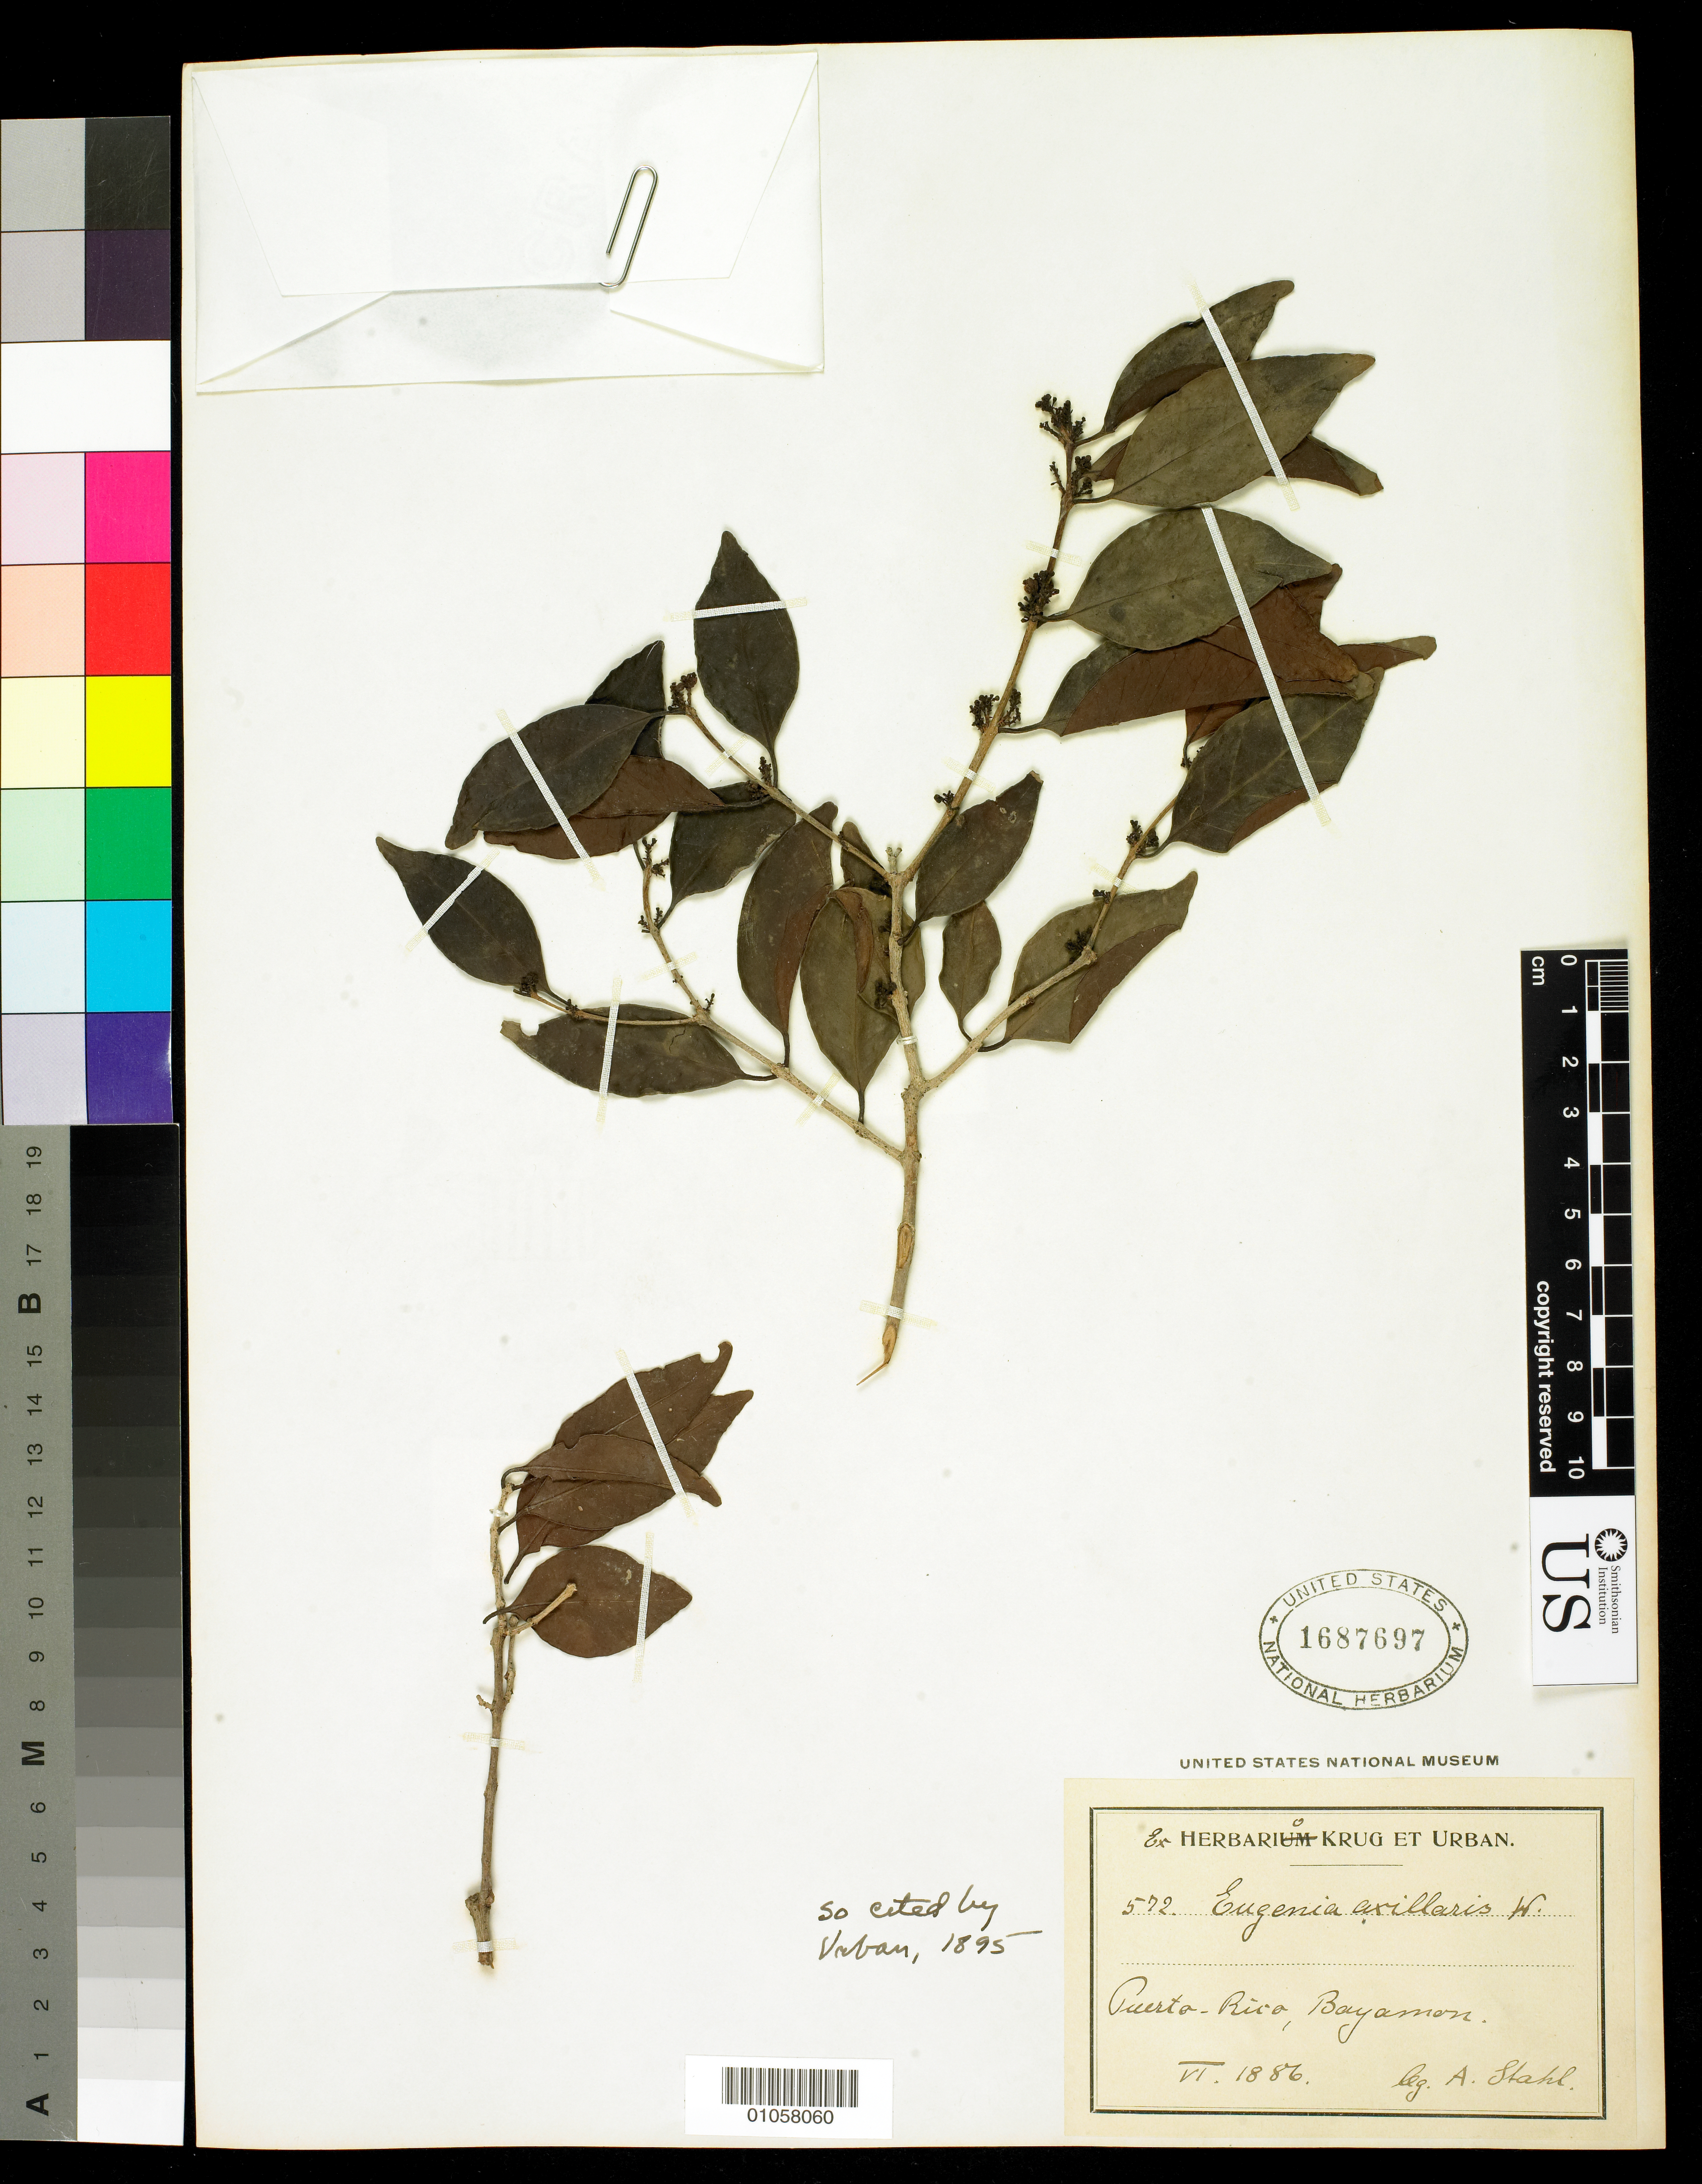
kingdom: Plantae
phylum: Tracheophyta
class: Magnoliopsida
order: Myrtales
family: Myrtaceae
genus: Eugenia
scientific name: Eugenia axillaris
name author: (Sw.) Willd.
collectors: A. Stahl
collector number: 572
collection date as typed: Jun 1886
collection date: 1886-06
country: Puerto Rico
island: Puerto Rico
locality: Bayamon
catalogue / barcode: US 1687697